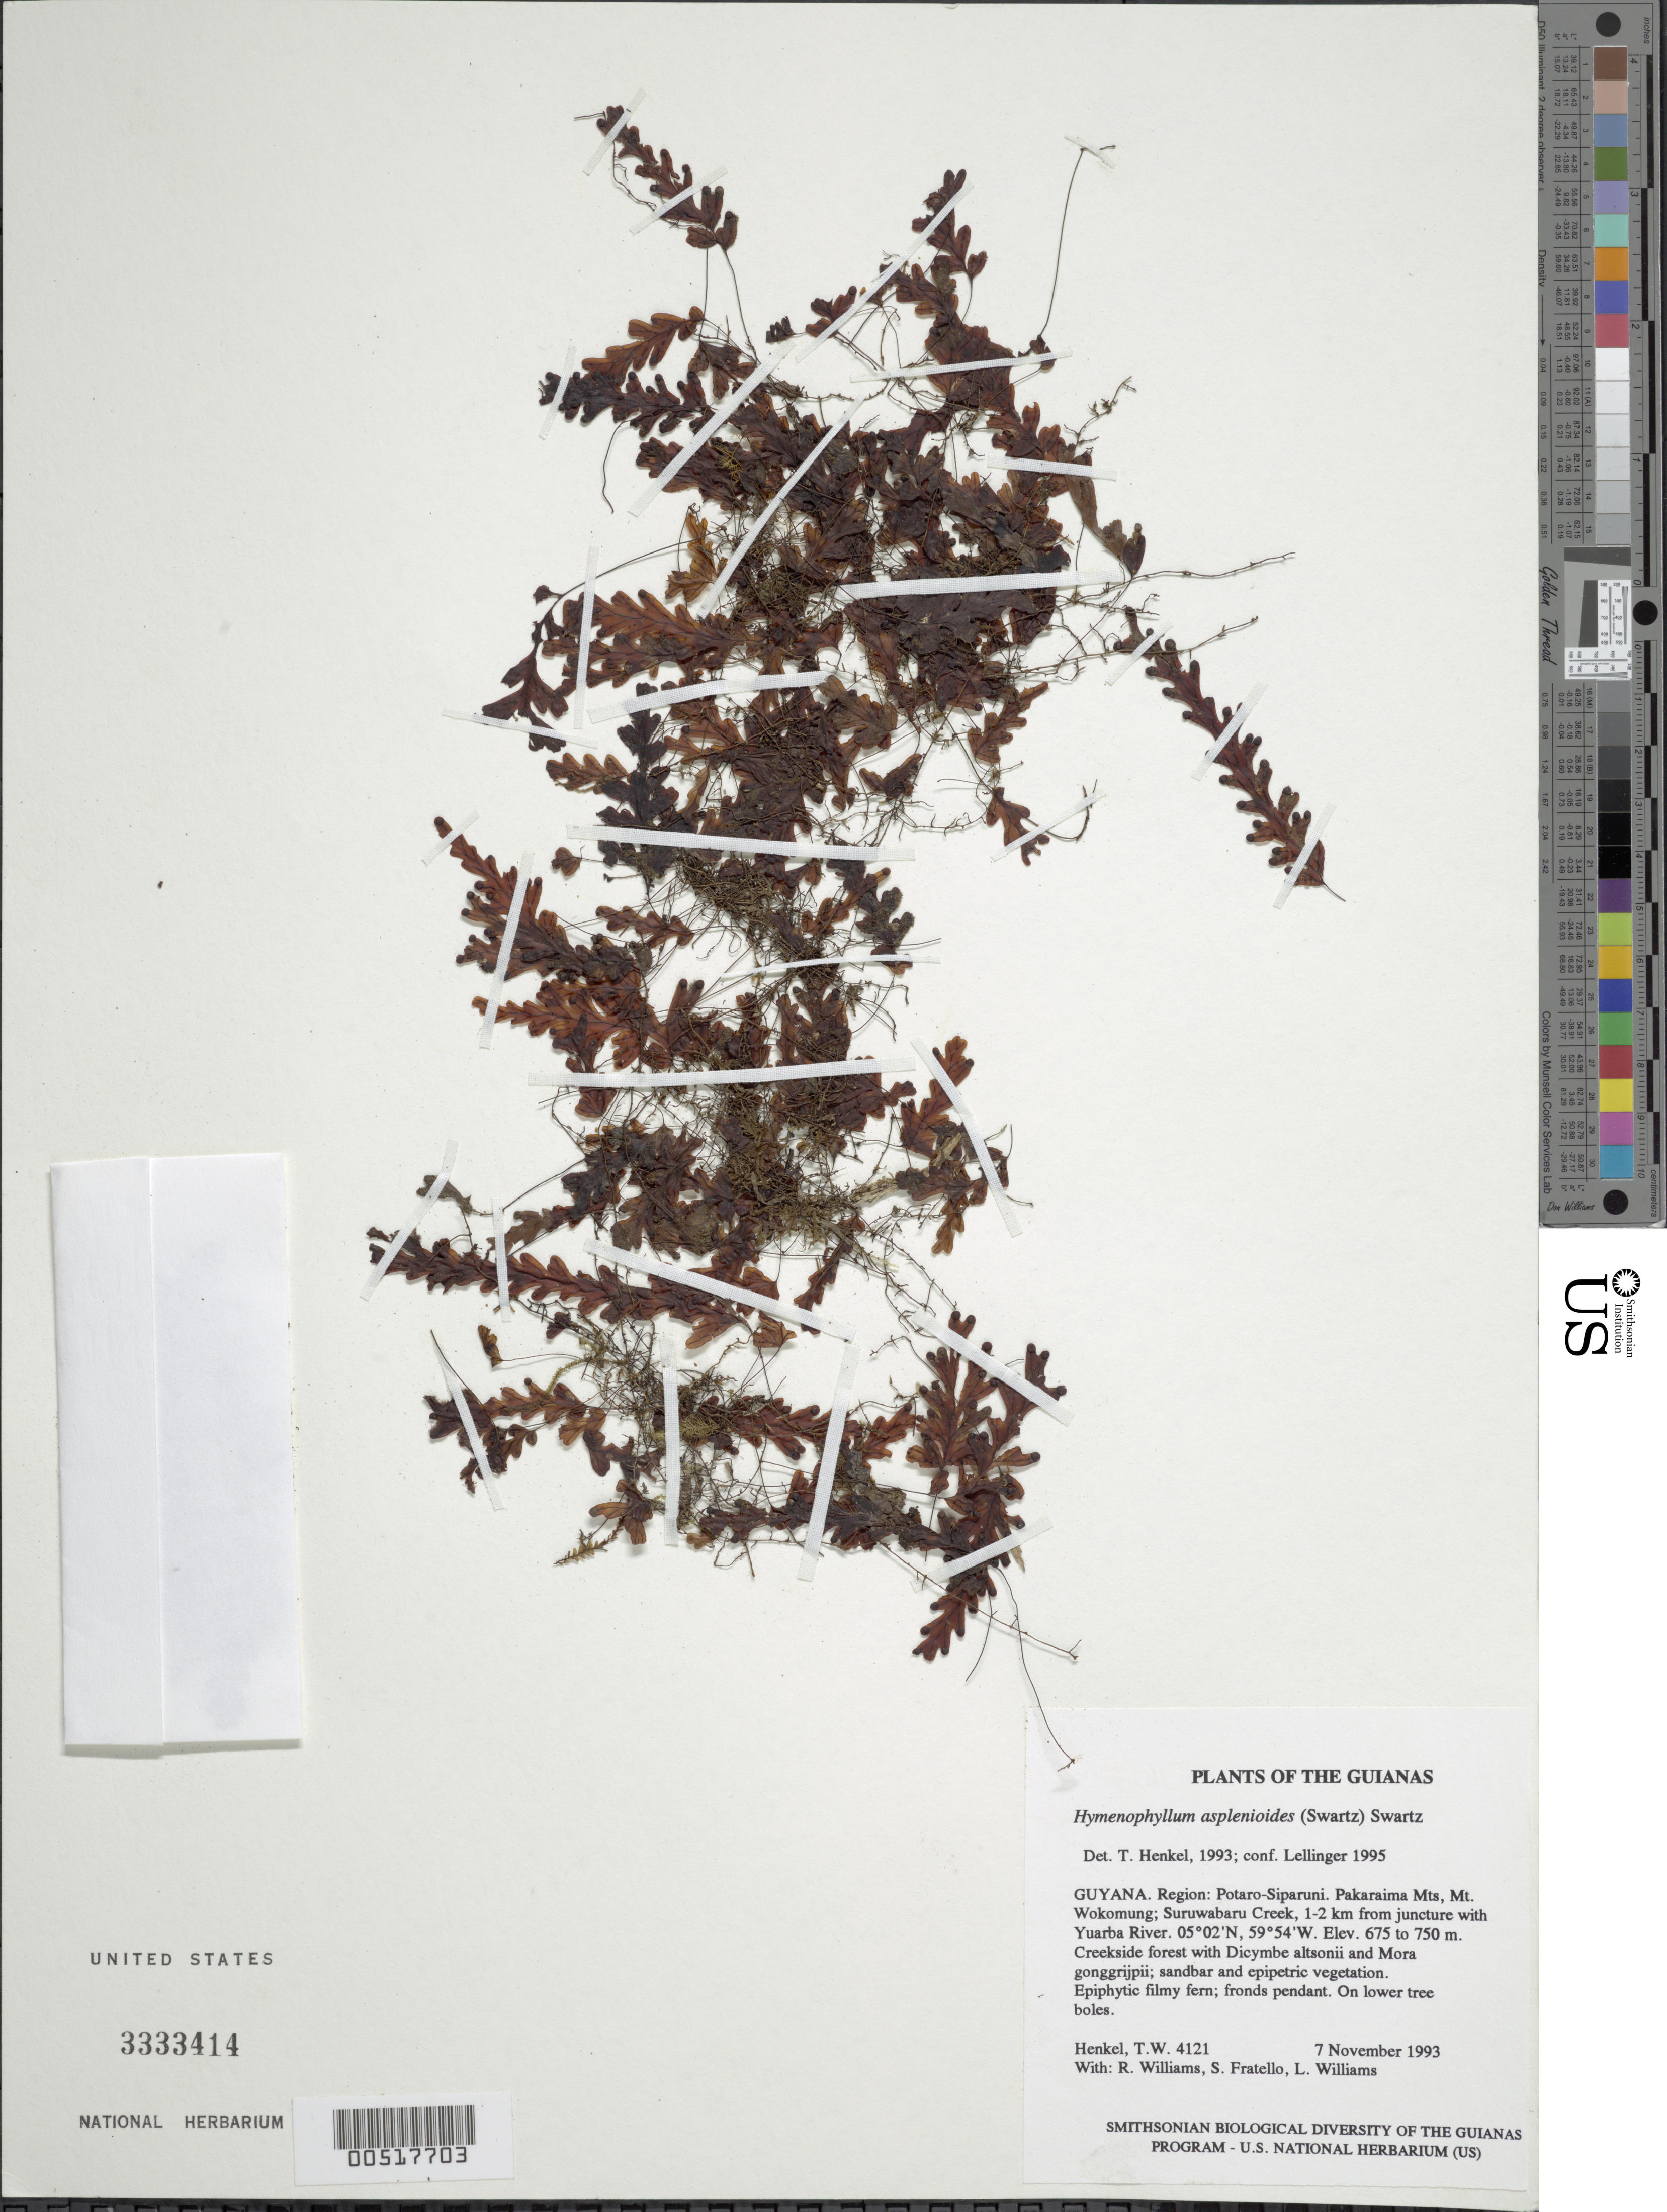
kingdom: Plantae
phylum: Tracheophyta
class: Polypodiopsida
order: Hymenophyllales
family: Hymenophyllaceae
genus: Hymenophyllum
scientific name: Hymenophyllum asplenioides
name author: (Sw.) Sw.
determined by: Lellinger, David B., (BOT), Smithsonian Institution - National Museum of Natural History (UNITED STATES)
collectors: T. Henkel, R. Williams, S. Fratello & L. Williams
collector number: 4121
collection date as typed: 7 November 1993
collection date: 1993-11-07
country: Guyana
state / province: Potaro-Siparuni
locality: Pakaraima Mts, Mt. Wokomung; Suruwabaru Creek, 1-2 km from juncture with Yuarba River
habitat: Creekside forest with Dicymbe altsonii and Mora gonggrijpii; sandbar and epipetric vegetation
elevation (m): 675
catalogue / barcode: US 3333414